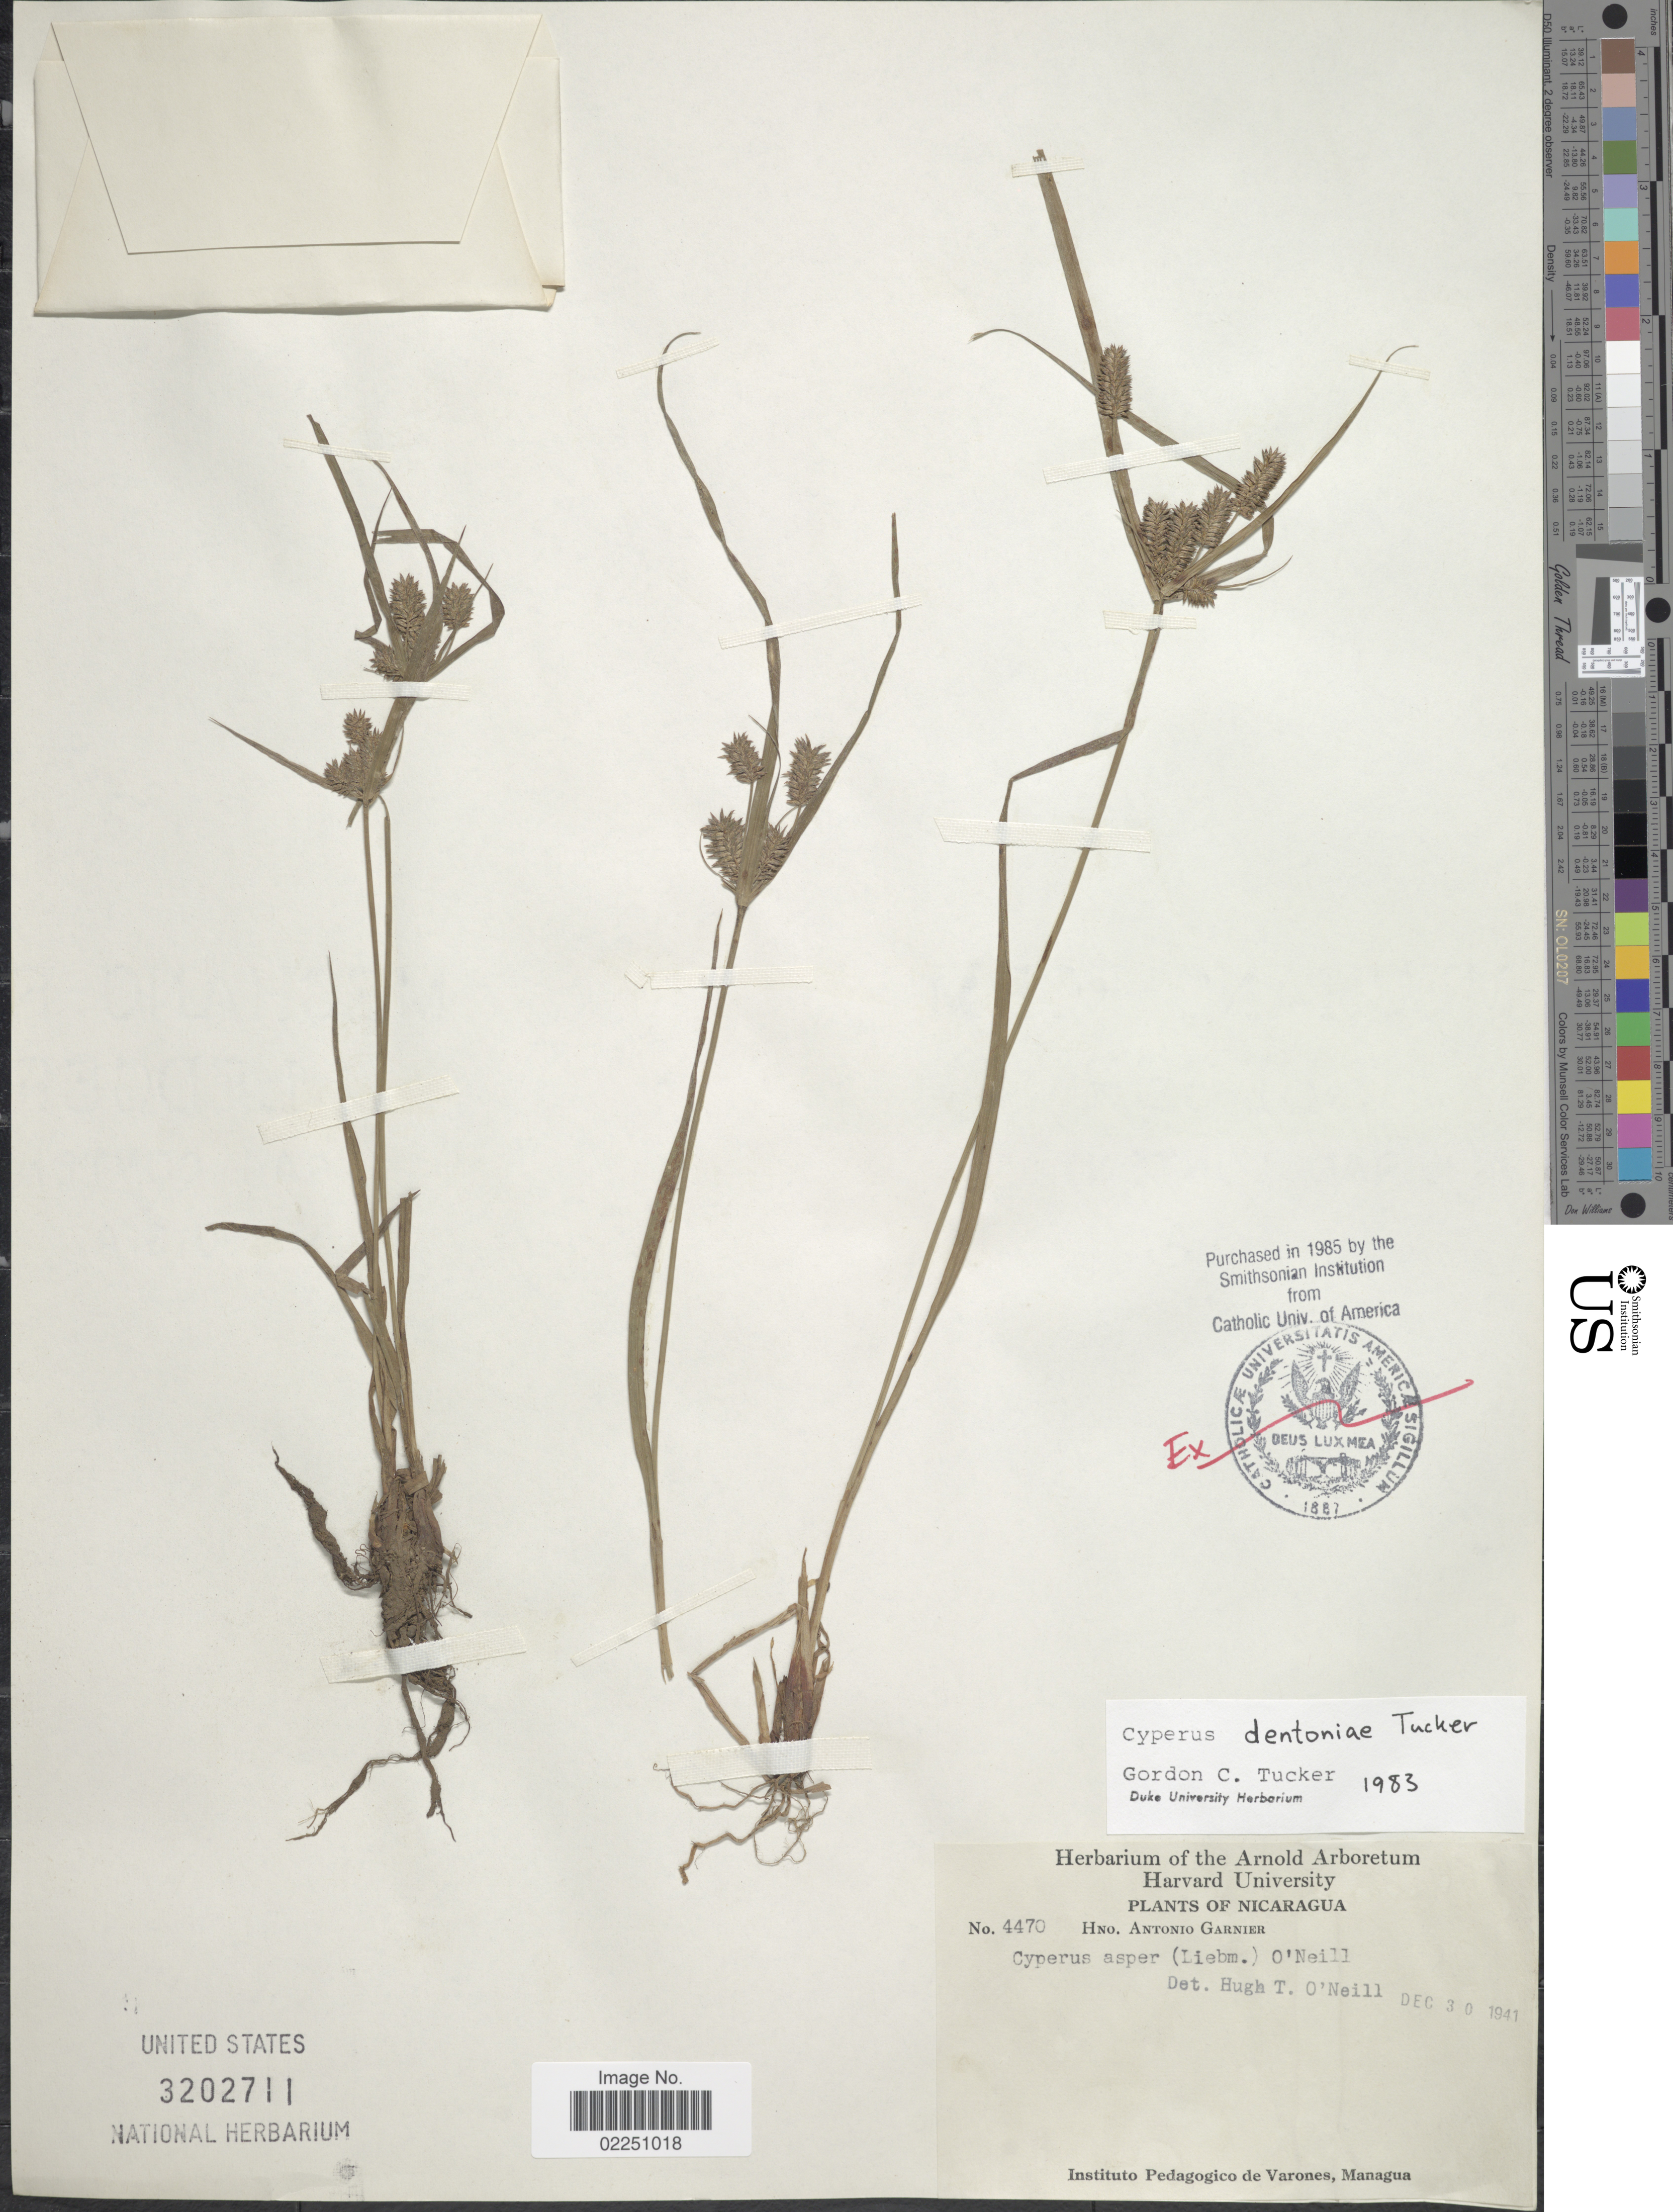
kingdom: Plantae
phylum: Tracheophyta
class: Liliopsida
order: Poales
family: Cyperaceae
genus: Cyperus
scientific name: Cyperus dentoniae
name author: G.C. Tucker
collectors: Bro. A. Garnier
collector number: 4470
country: Nicaragua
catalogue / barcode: US 3202711